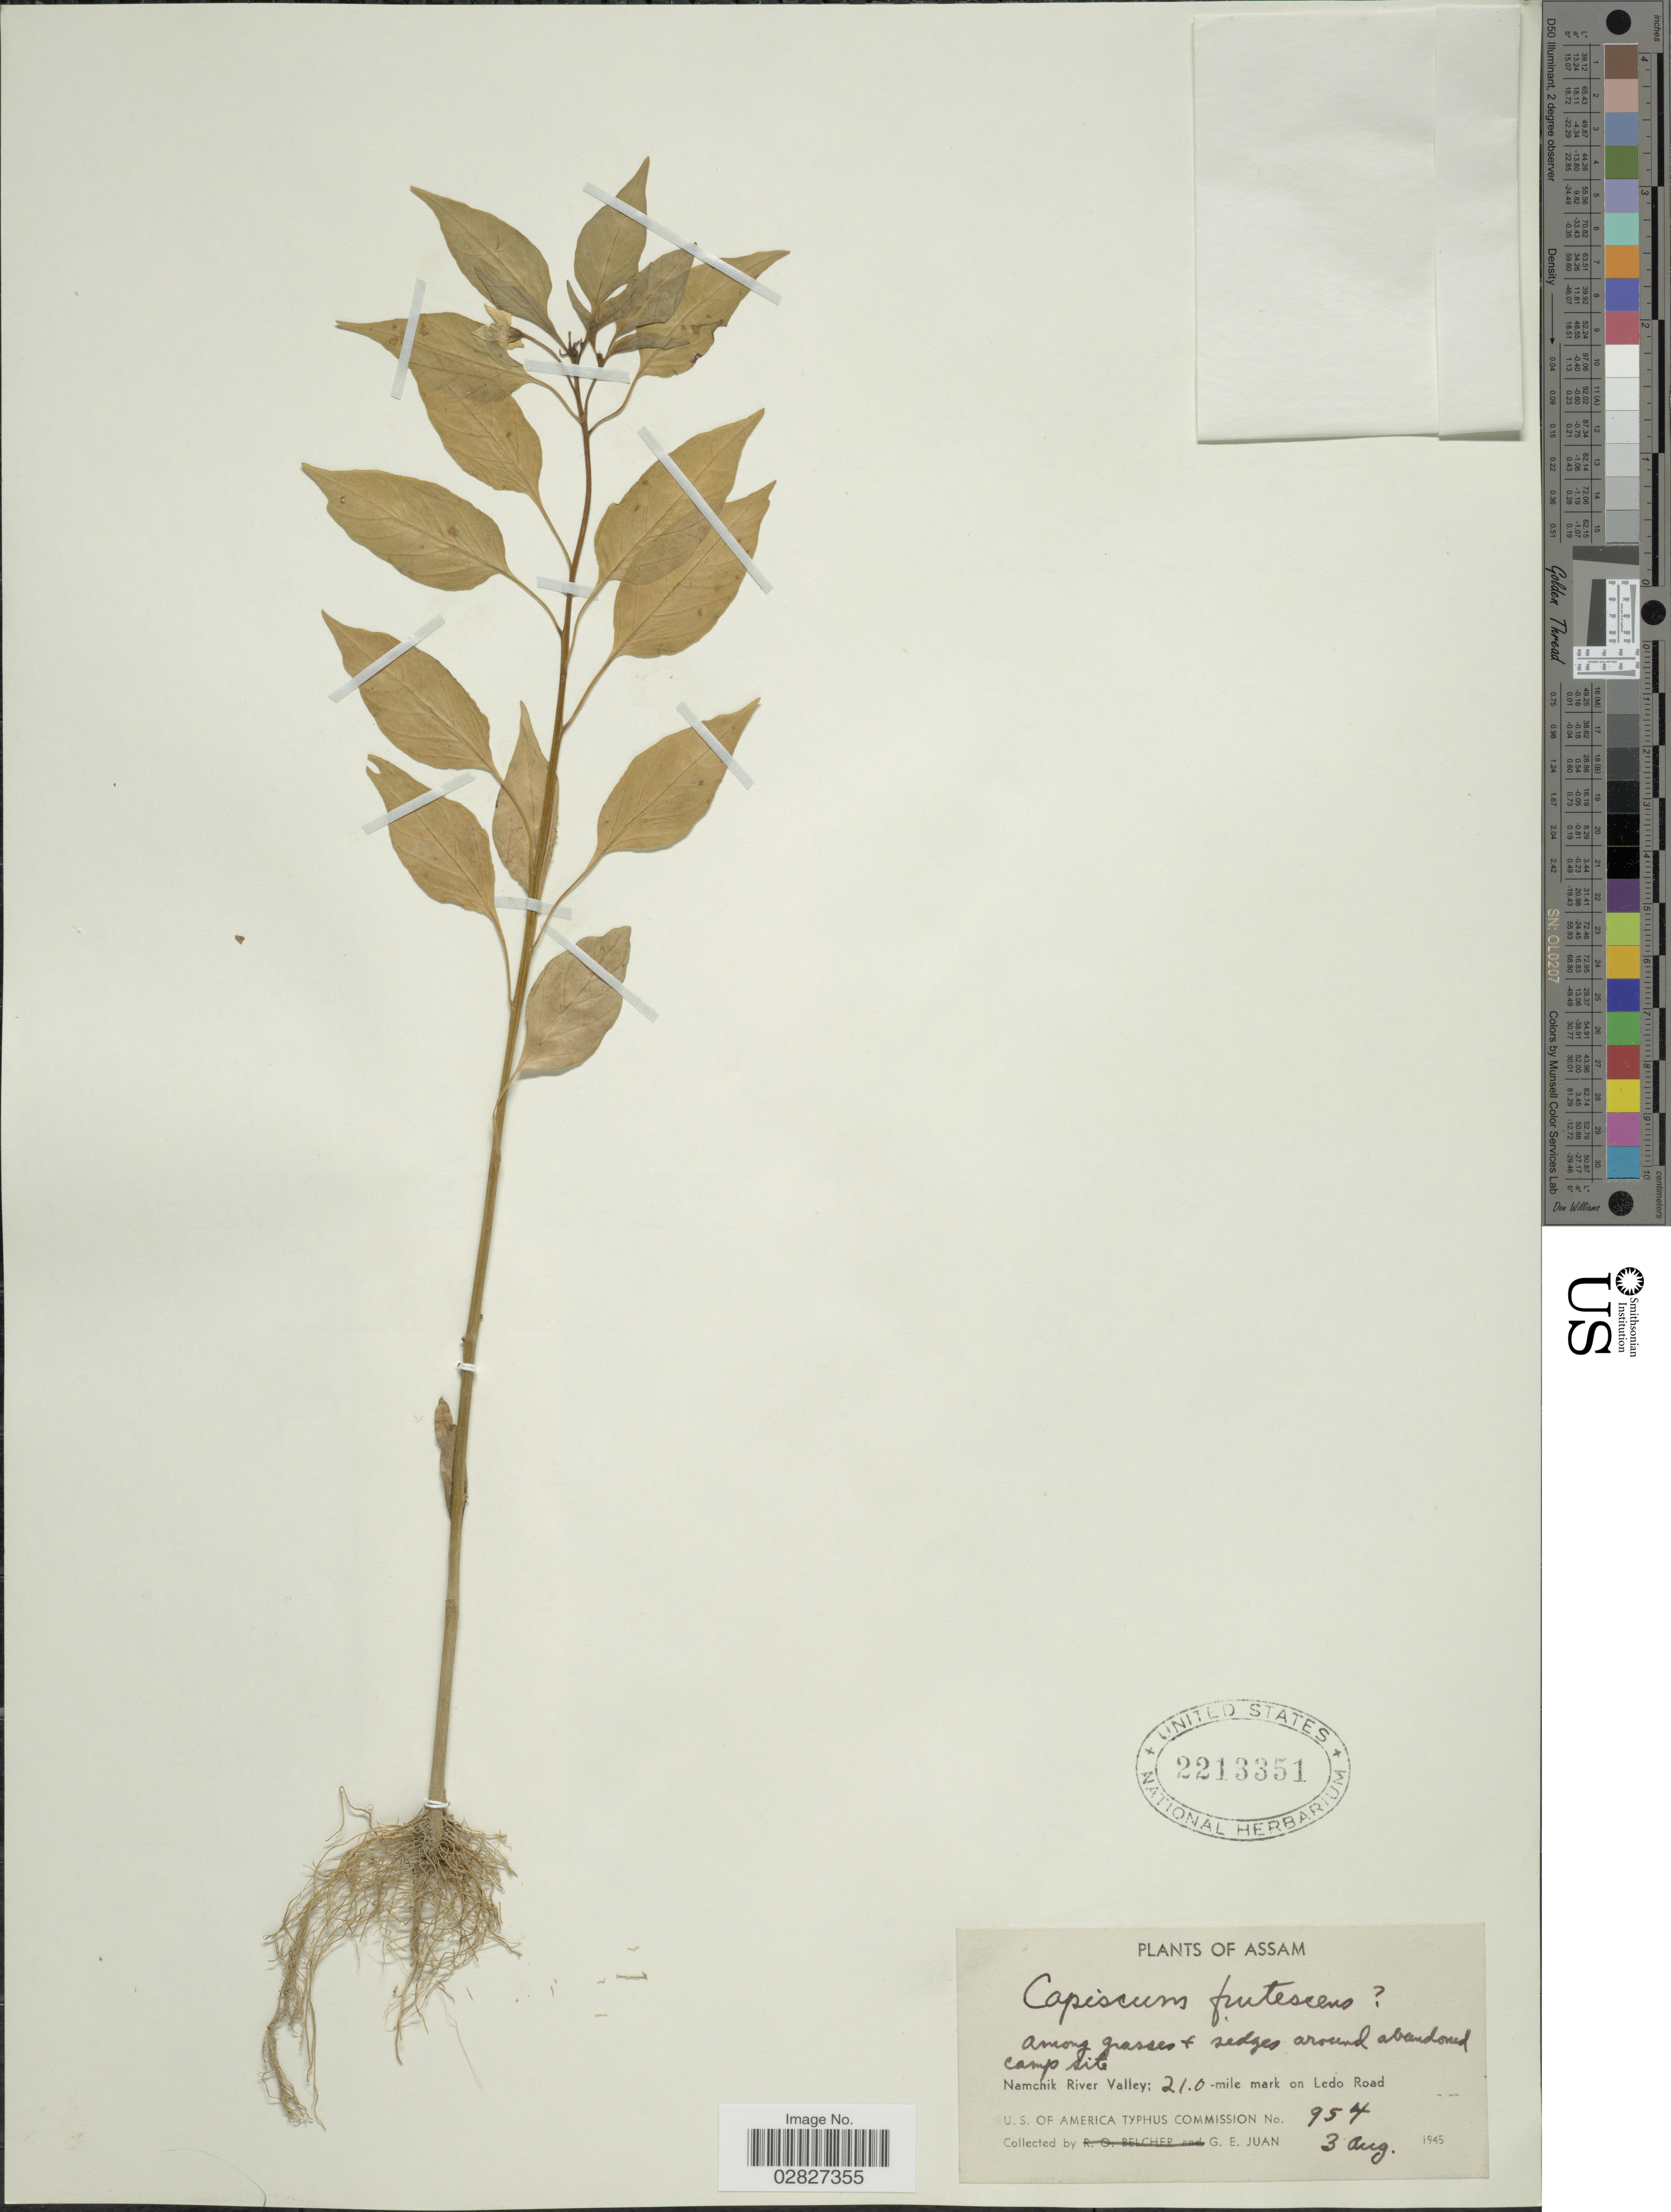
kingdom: Plantae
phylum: Tracheophyta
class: Magnoliopsida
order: Solanales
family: Solanaceae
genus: Capsicum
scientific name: Capsicum frutescens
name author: L.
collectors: G. Juan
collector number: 954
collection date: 1945-08-03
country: India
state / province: Assam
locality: Namchik River Valley; 21.0-mile mark on Ledo Road.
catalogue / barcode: US 2213351